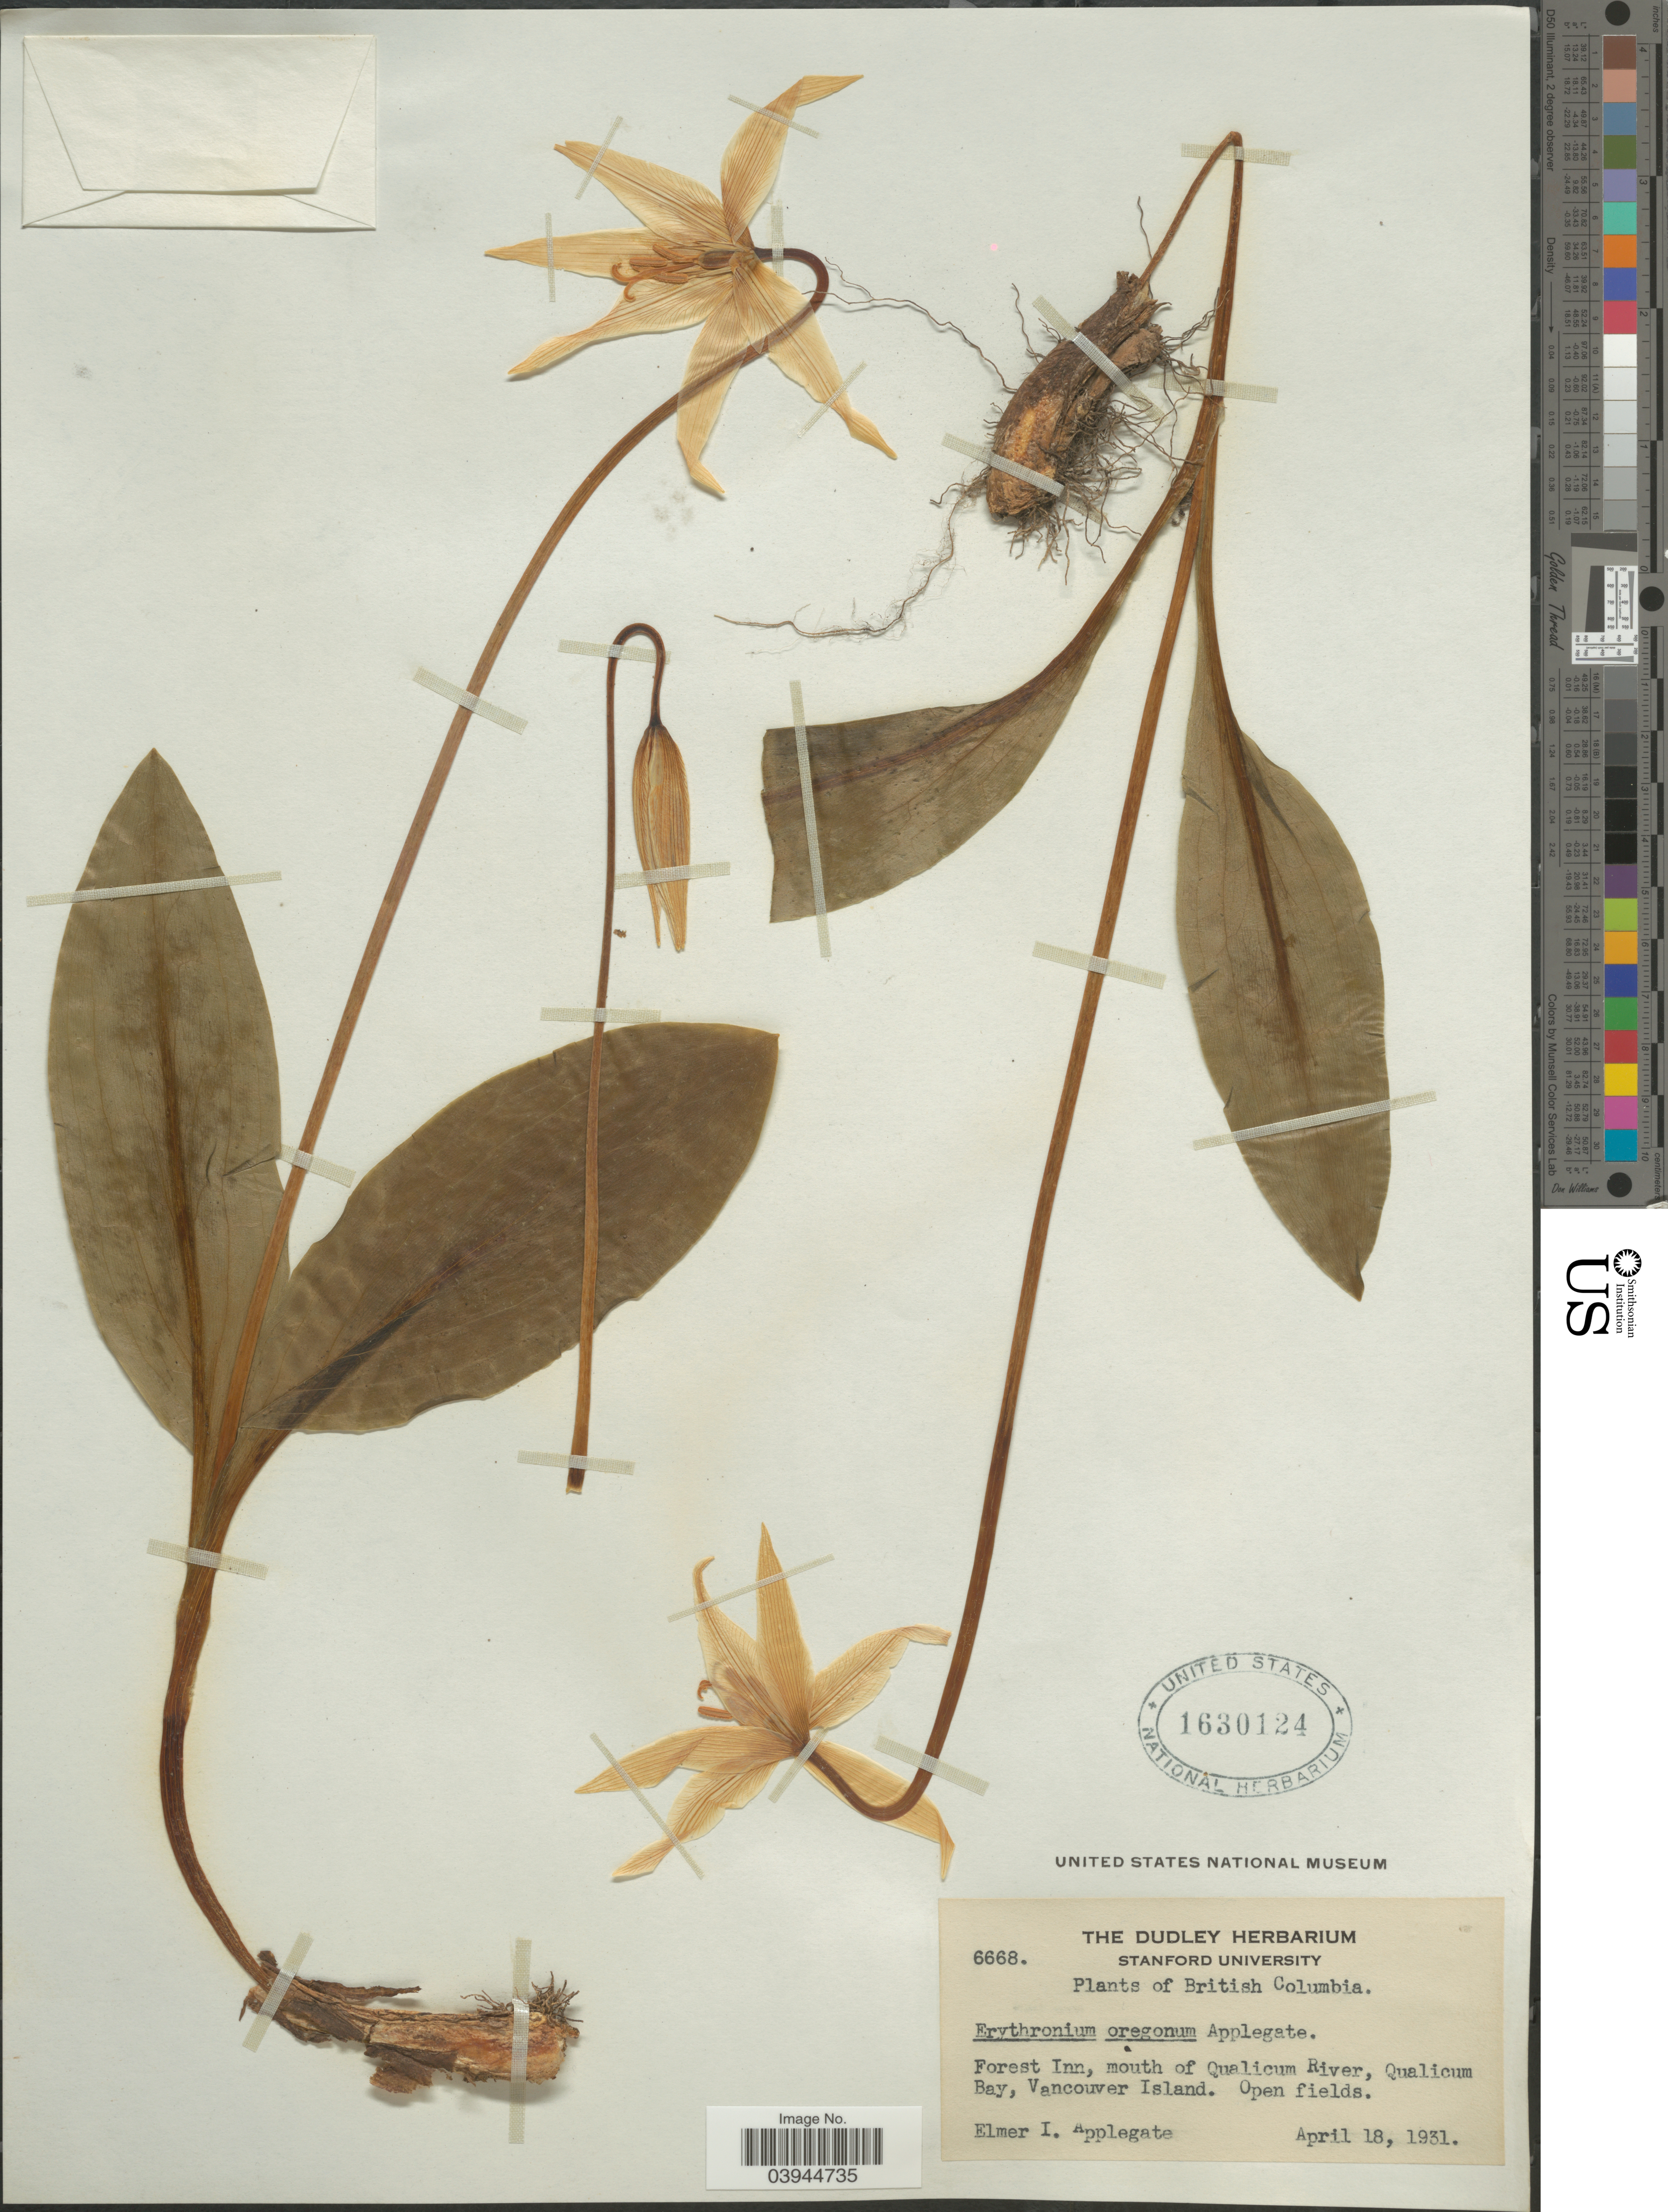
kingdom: Plantae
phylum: Tracheophyta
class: Liliopsida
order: Liliales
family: Liliaceae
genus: Erythronium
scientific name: Erythronium oregonum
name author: Applegate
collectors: E. I. Applegate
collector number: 6668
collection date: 1931-04-18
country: Canada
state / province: British Columbia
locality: Forest Inn, mouth of Qualicum River, Qualicum Bay, Vancouver Island. Open Fields.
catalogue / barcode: US 1630124